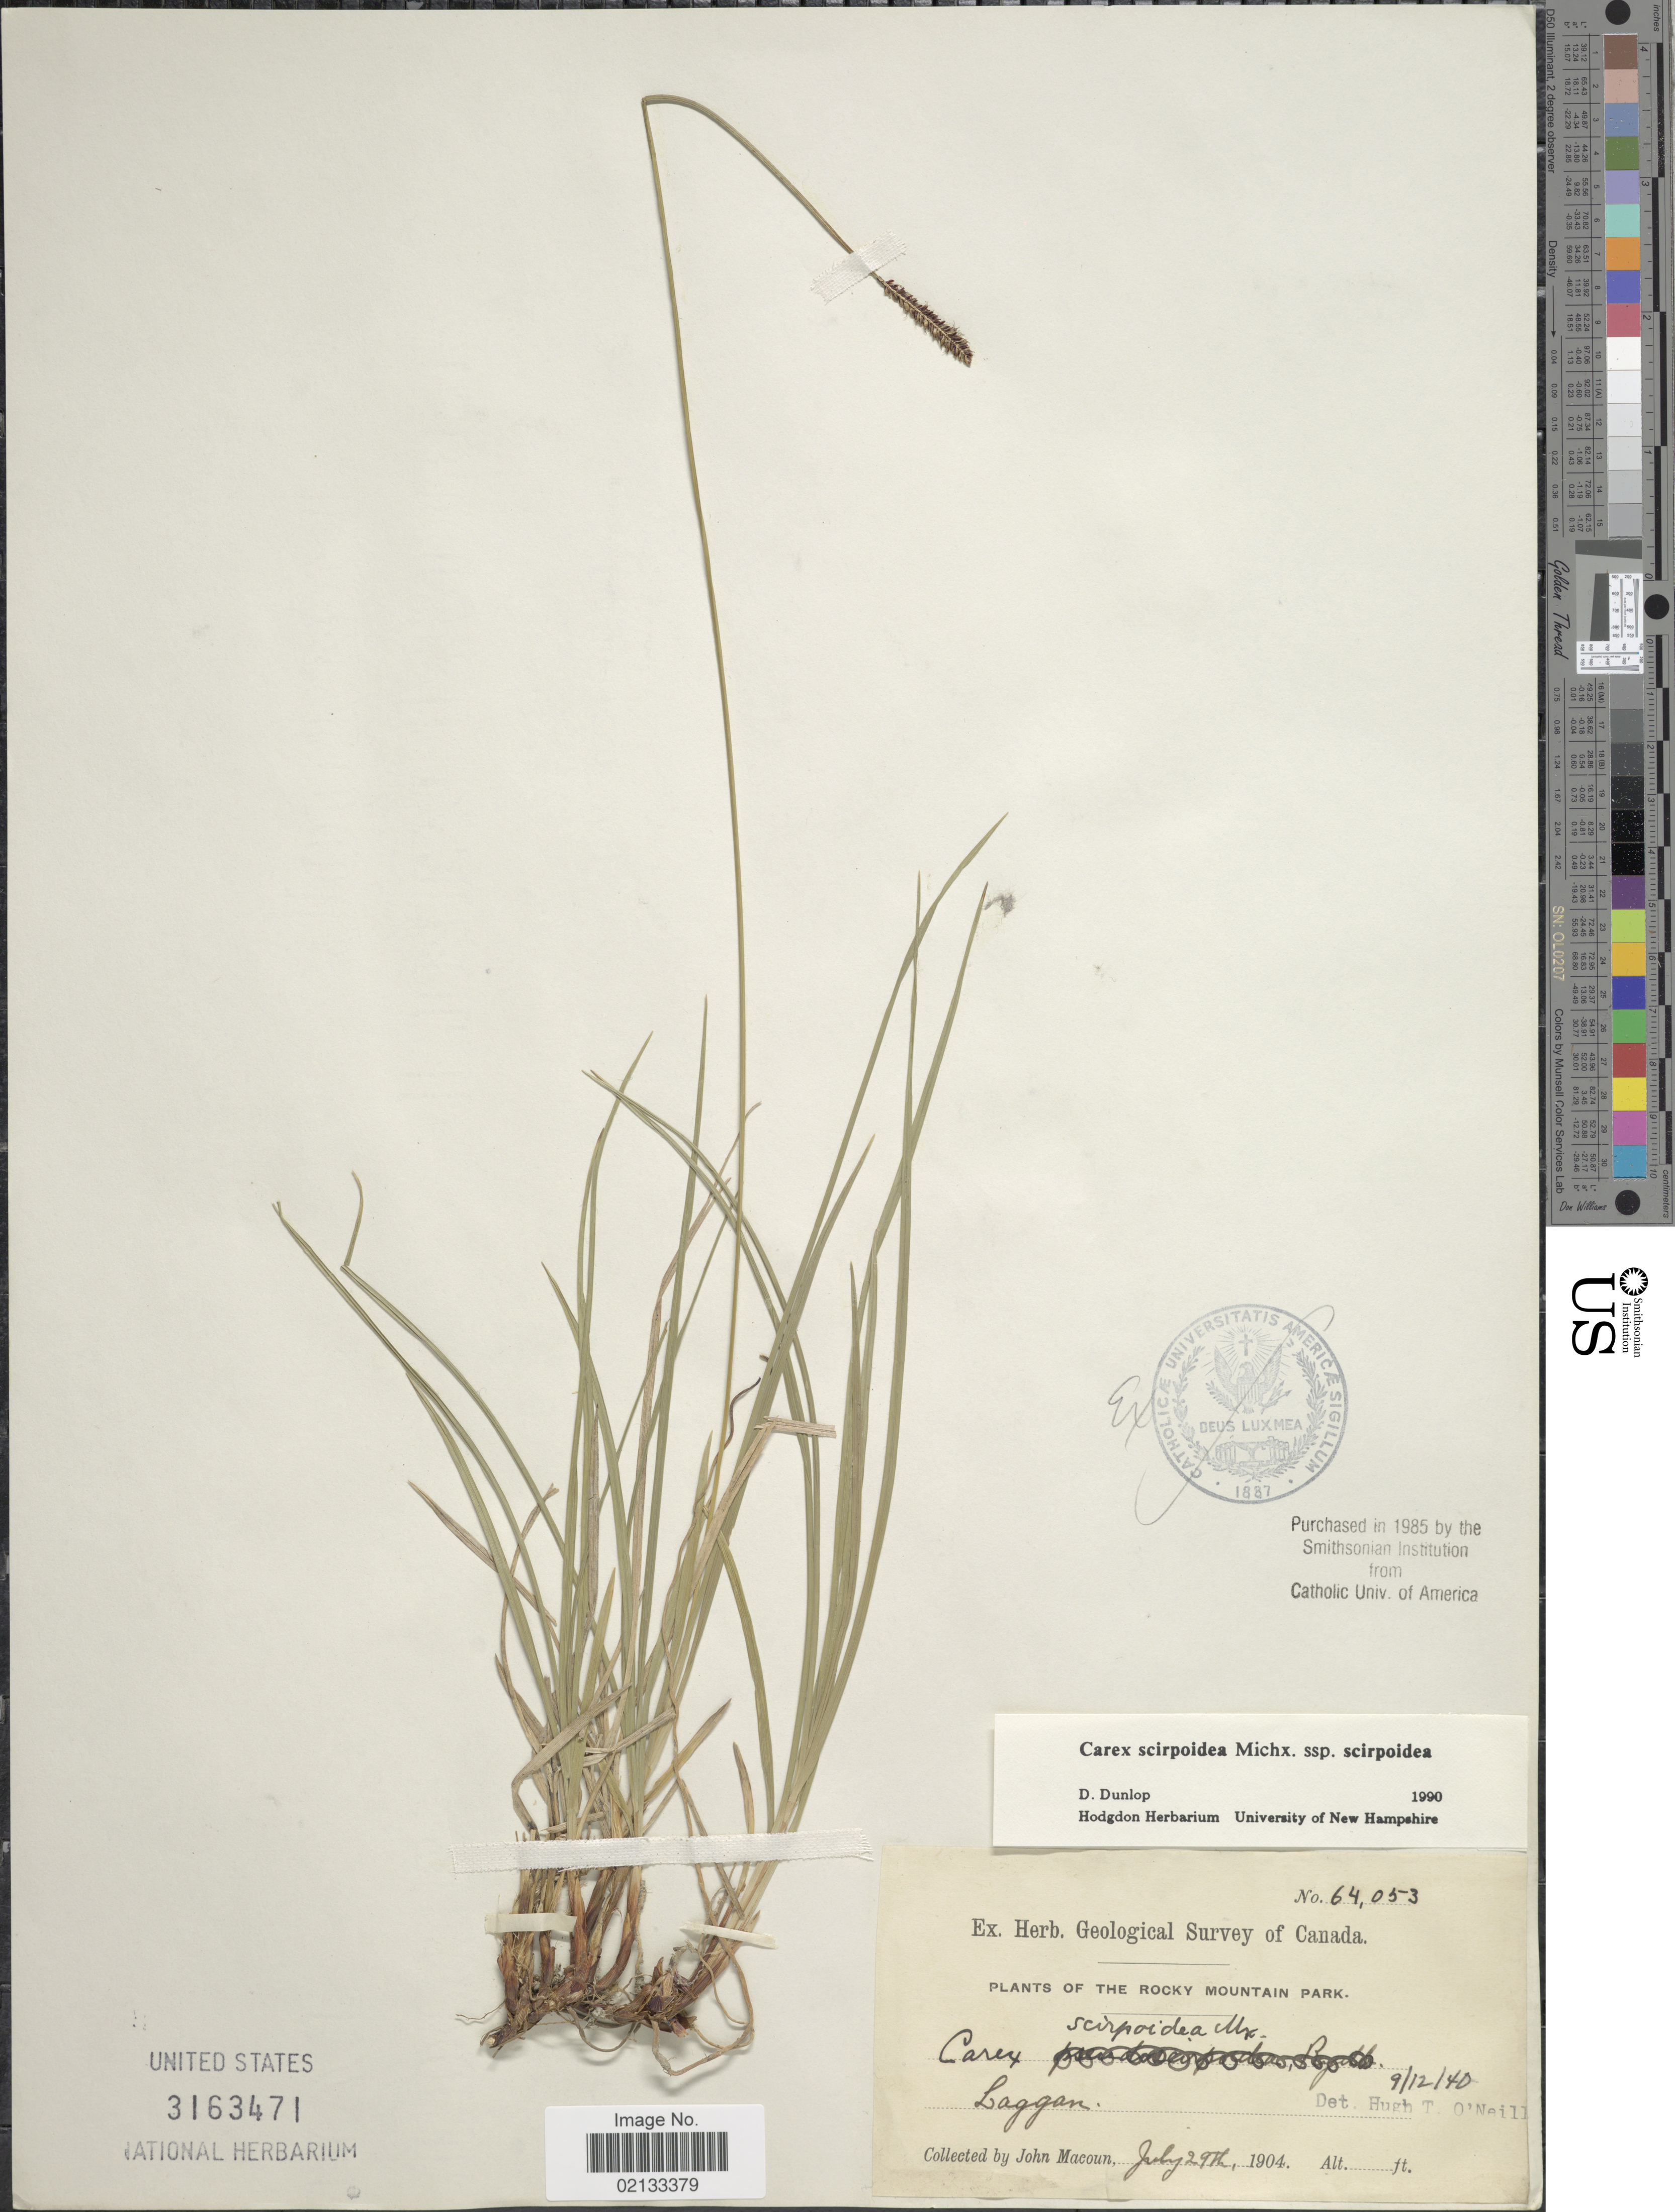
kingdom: Plantae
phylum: Tracheophyta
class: Liliopsida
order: Poales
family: Cyperaceae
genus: Carex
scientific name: Carex scirpoidea subsp. scirpoidea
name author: Michx.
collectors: J. Macoun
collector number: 64053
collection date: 1904-07-29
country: Canada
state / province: Alberta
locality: The Rocky Mountain Park, Laggan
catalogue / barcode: US 3163471